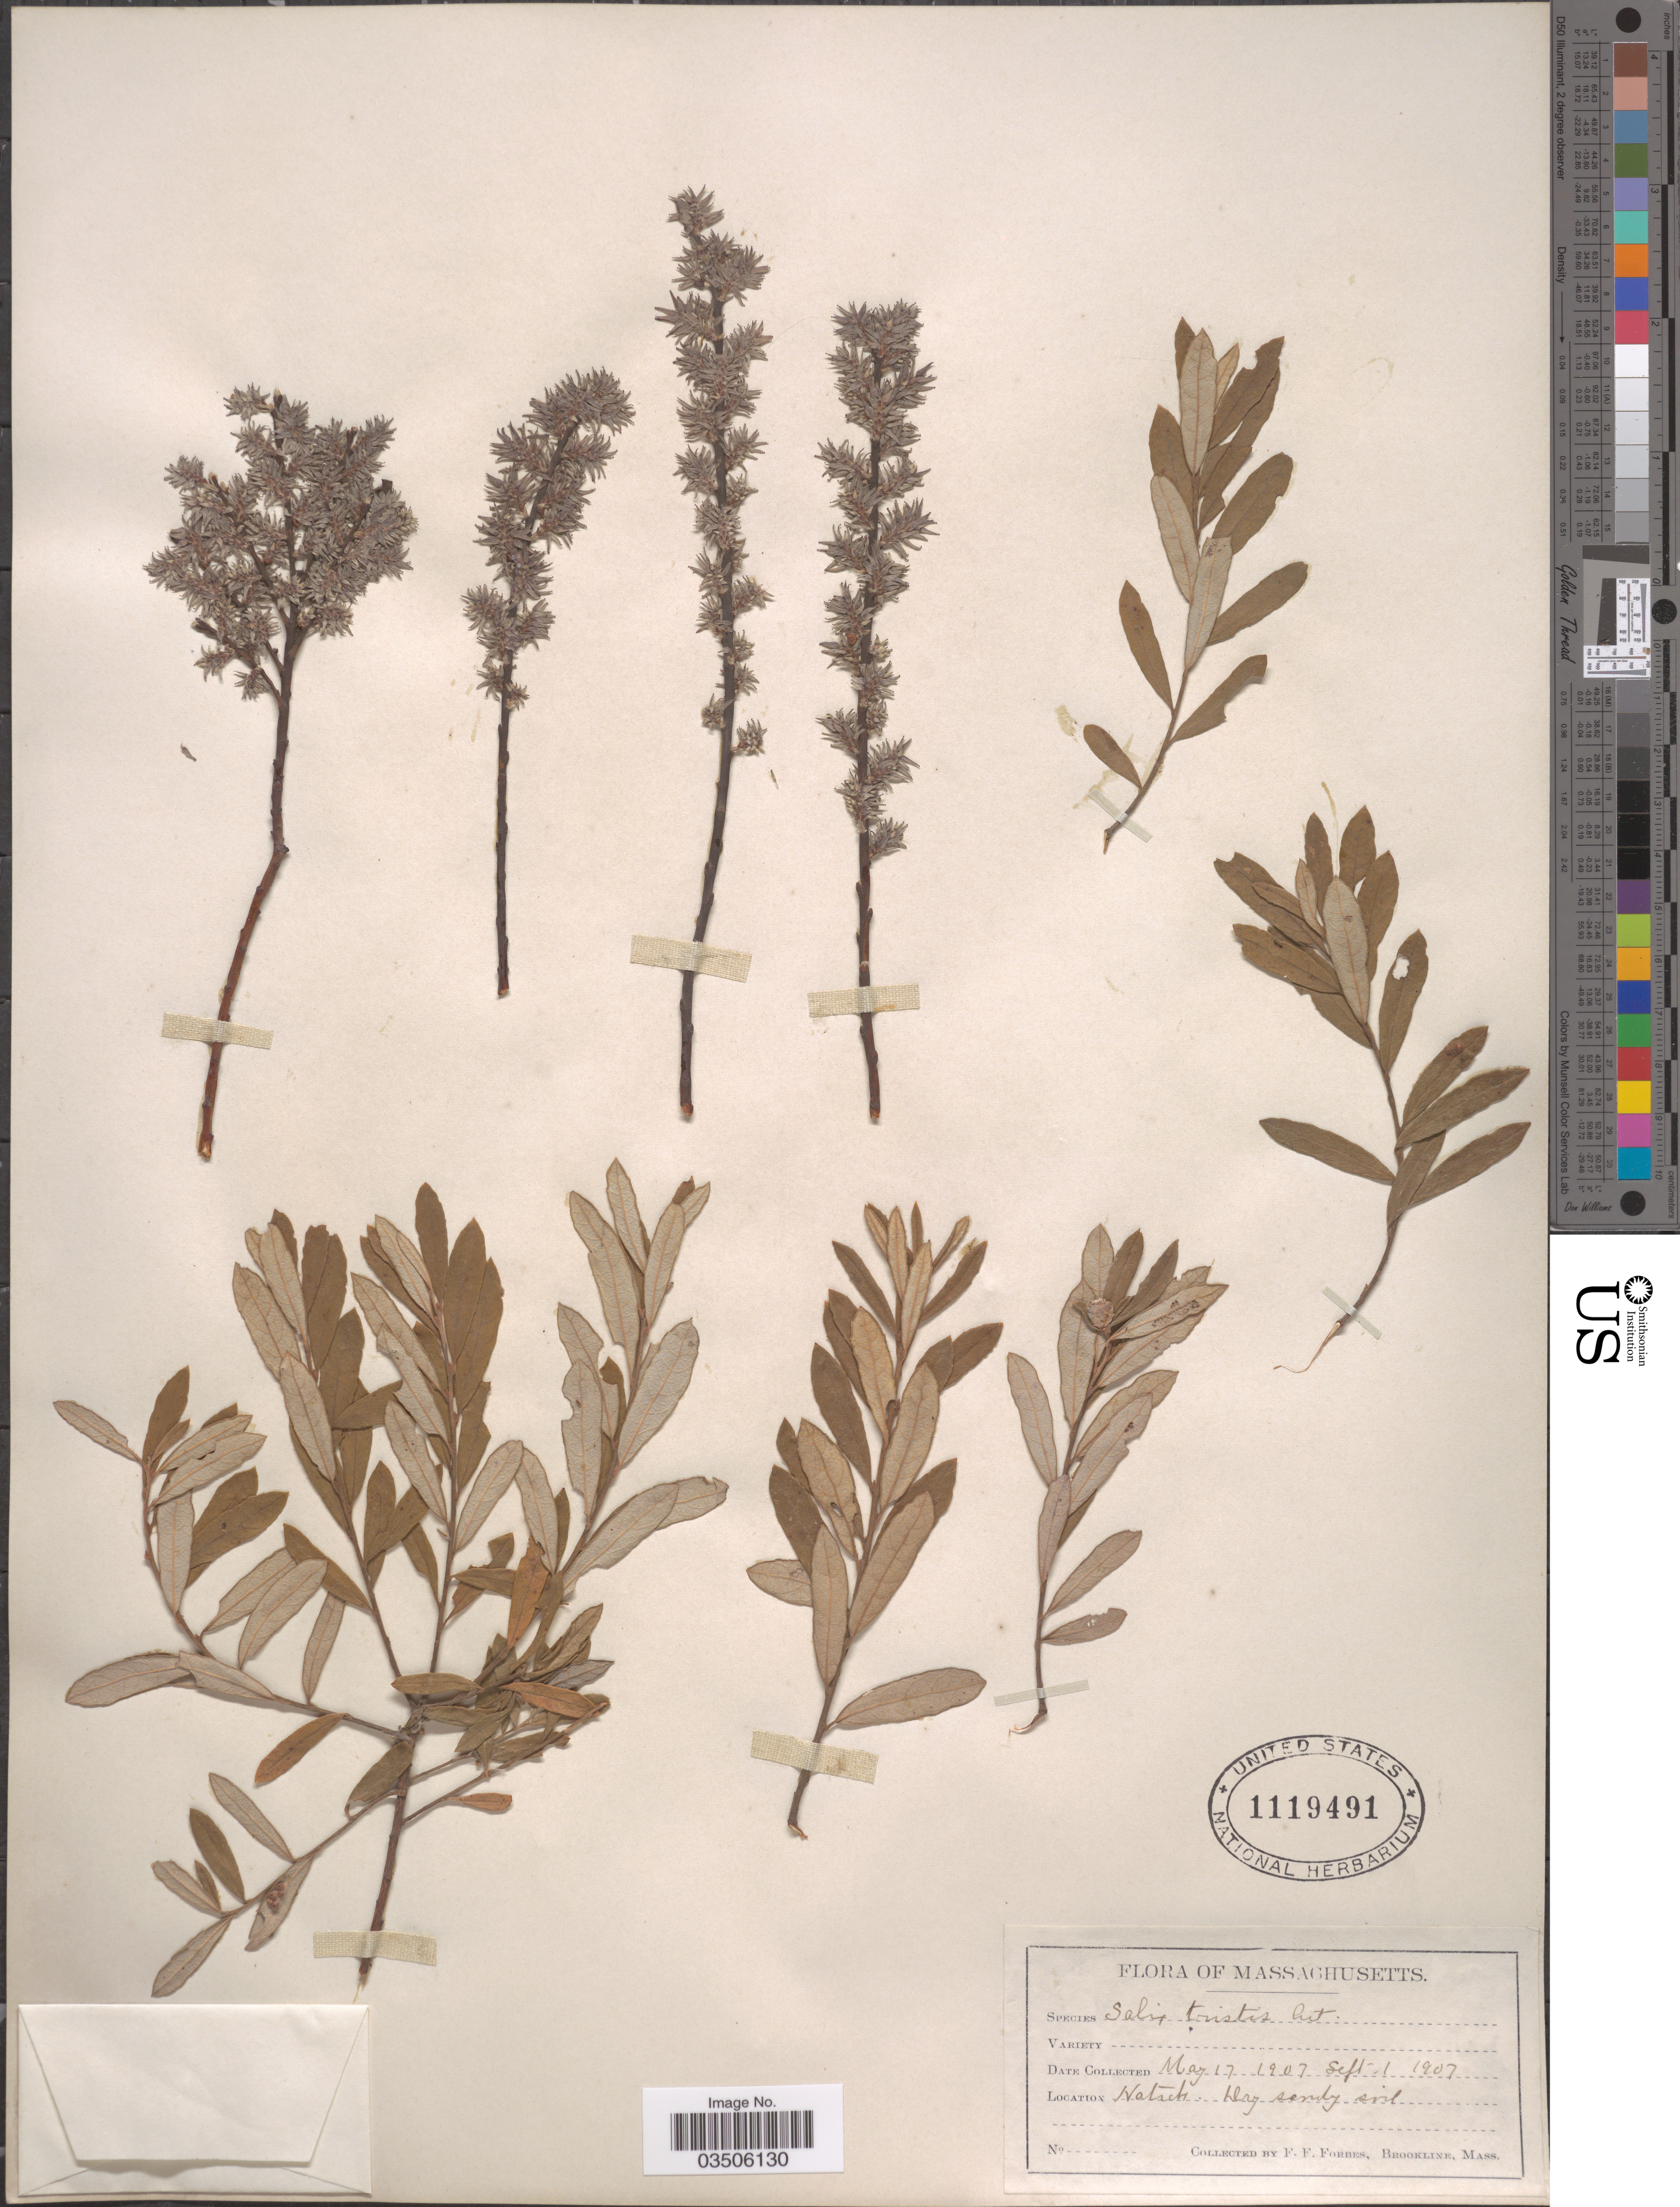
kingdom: Plantae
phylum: Tracheophyta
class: Magnoliopsida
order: Malpighiales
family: Salicaceae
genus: Salix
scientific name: Salix tristis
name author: Aiton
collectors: F. Forbes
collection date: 1907-05-17/1907-09-01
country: United States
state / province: Massachusetts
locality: Natick.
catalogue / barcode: US 1119491